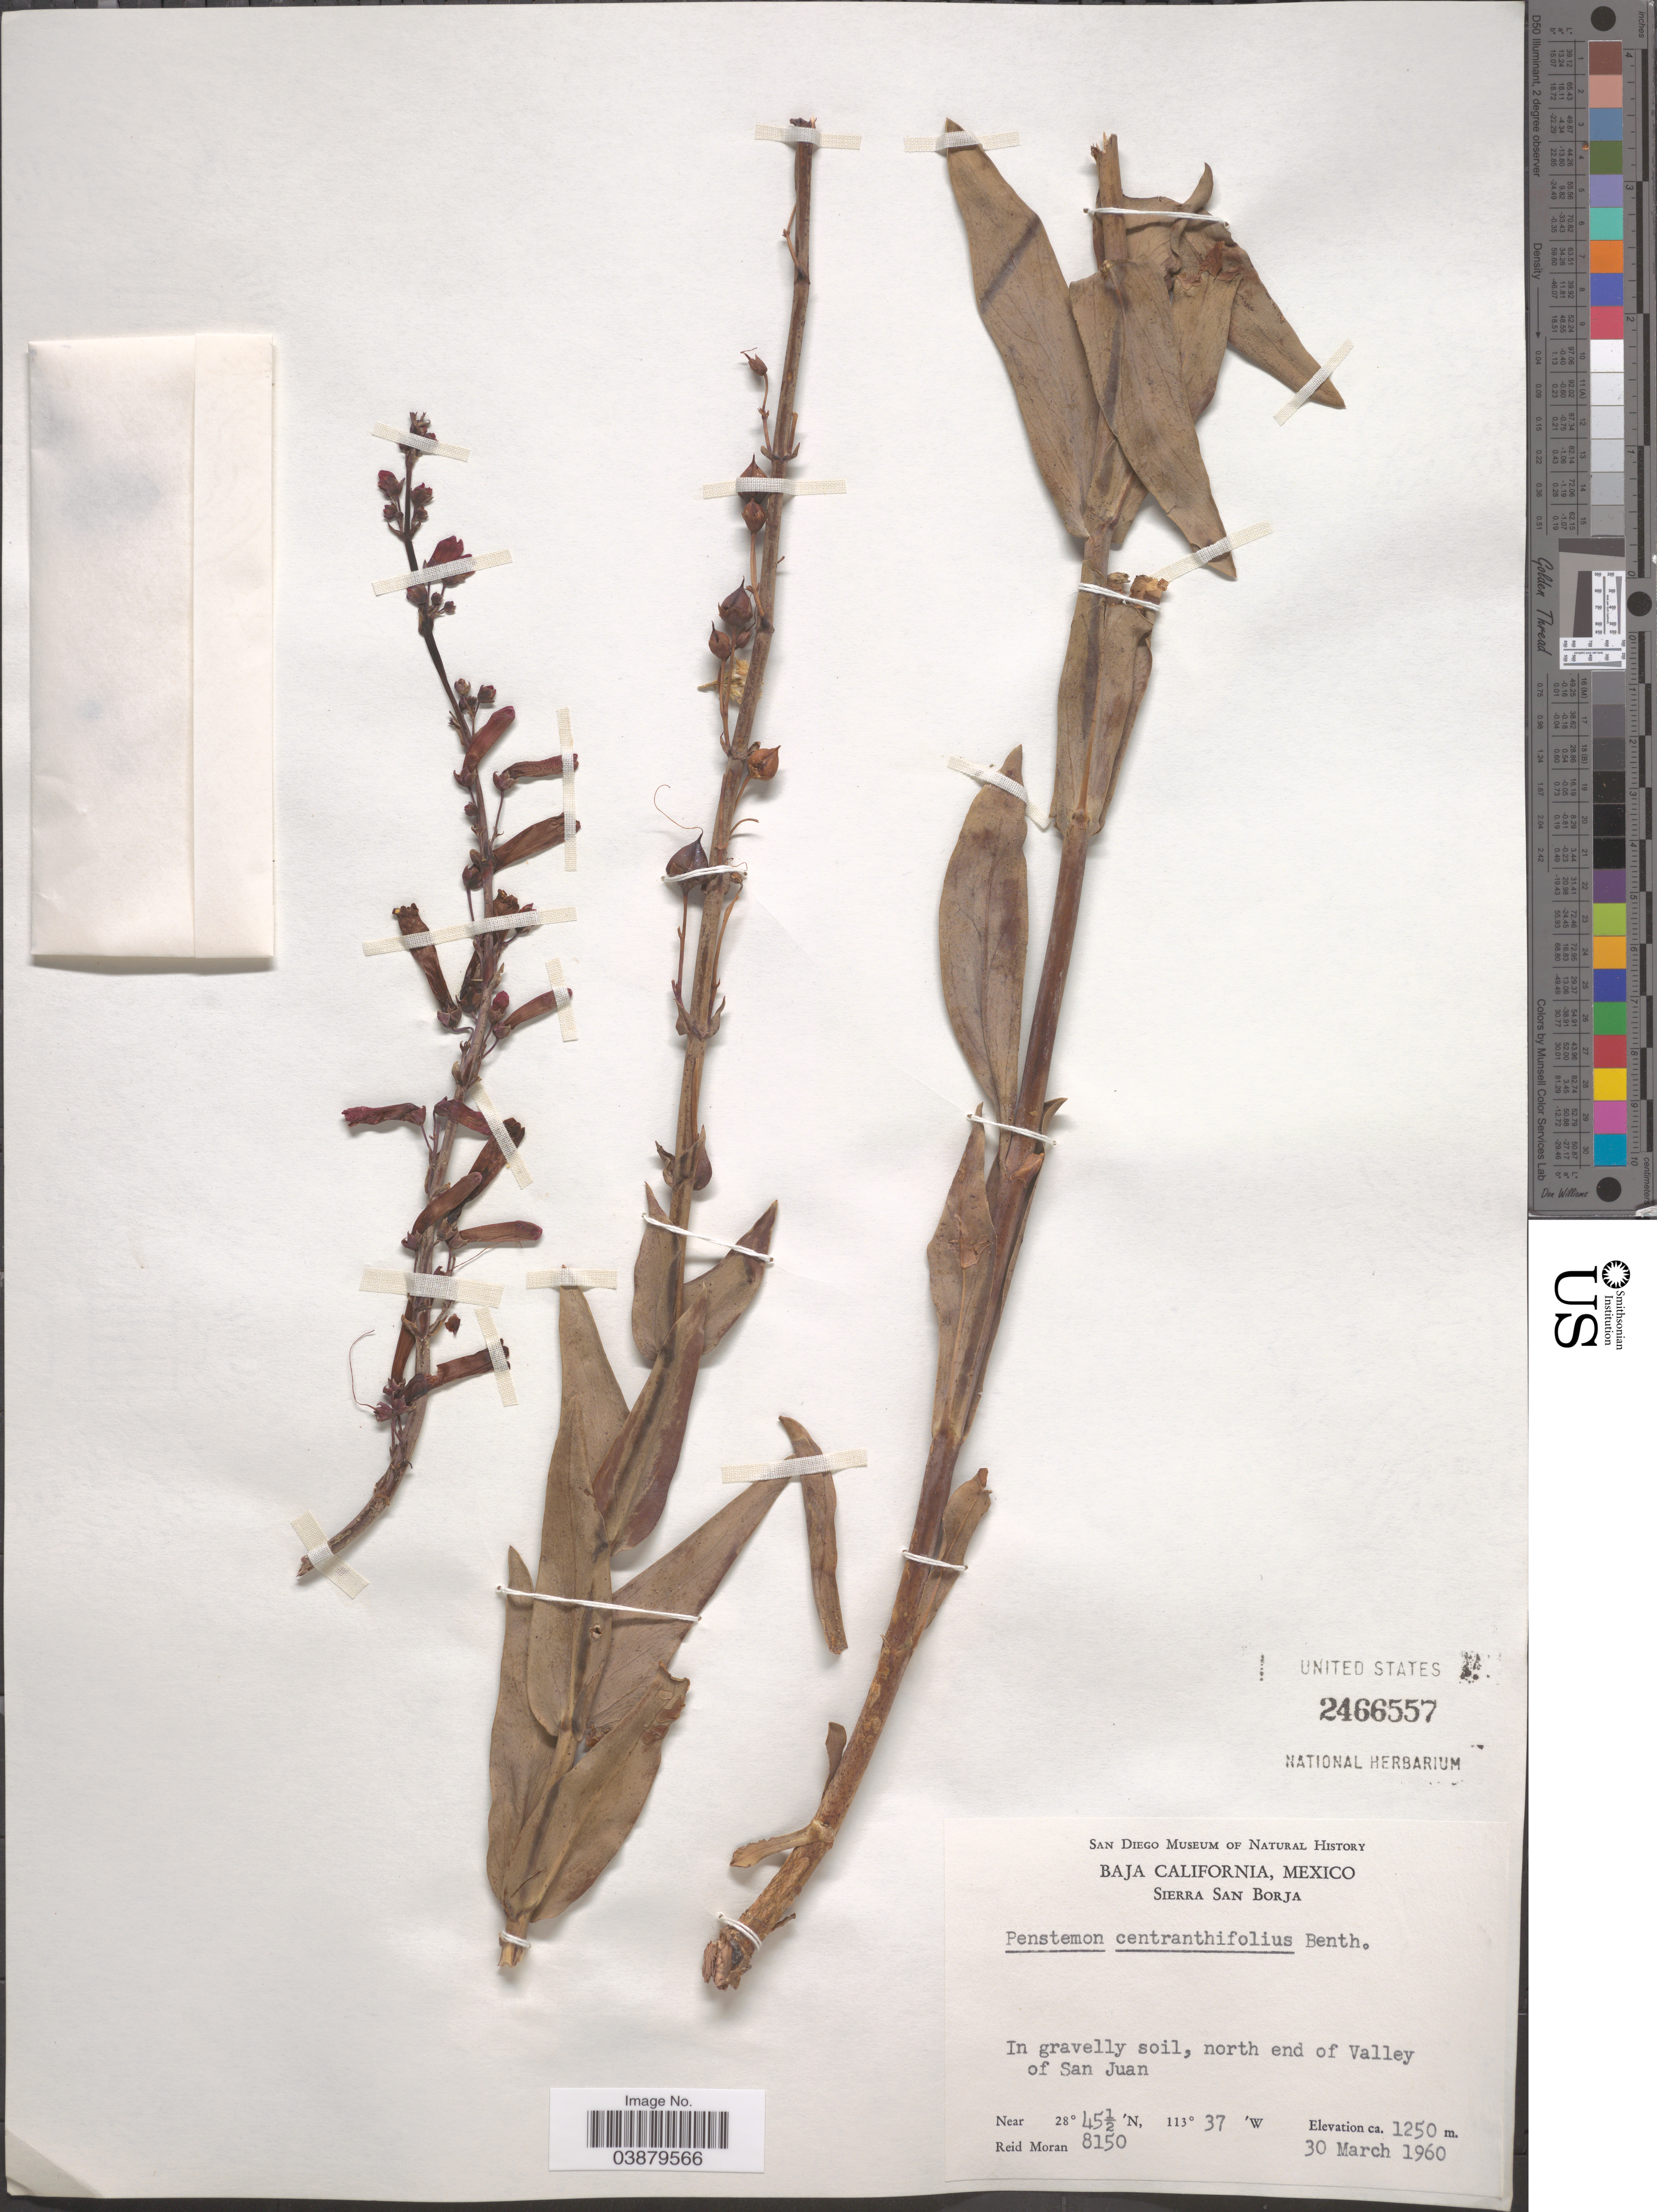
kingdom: Plantae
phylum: Tracheophyta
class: Magnoliopsida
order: Lamiales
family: Plantaginaceae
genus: Penstemon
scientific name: Penstemon centranthifolius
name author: Benth.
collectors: R. Moran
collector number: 8150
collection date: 1960-03-30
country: Mexico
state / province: Baja California Norte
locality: Sierra San Borja. In gravelly soil, north end of Valley of San Juan.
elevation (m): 1250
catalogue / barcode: US 2466557